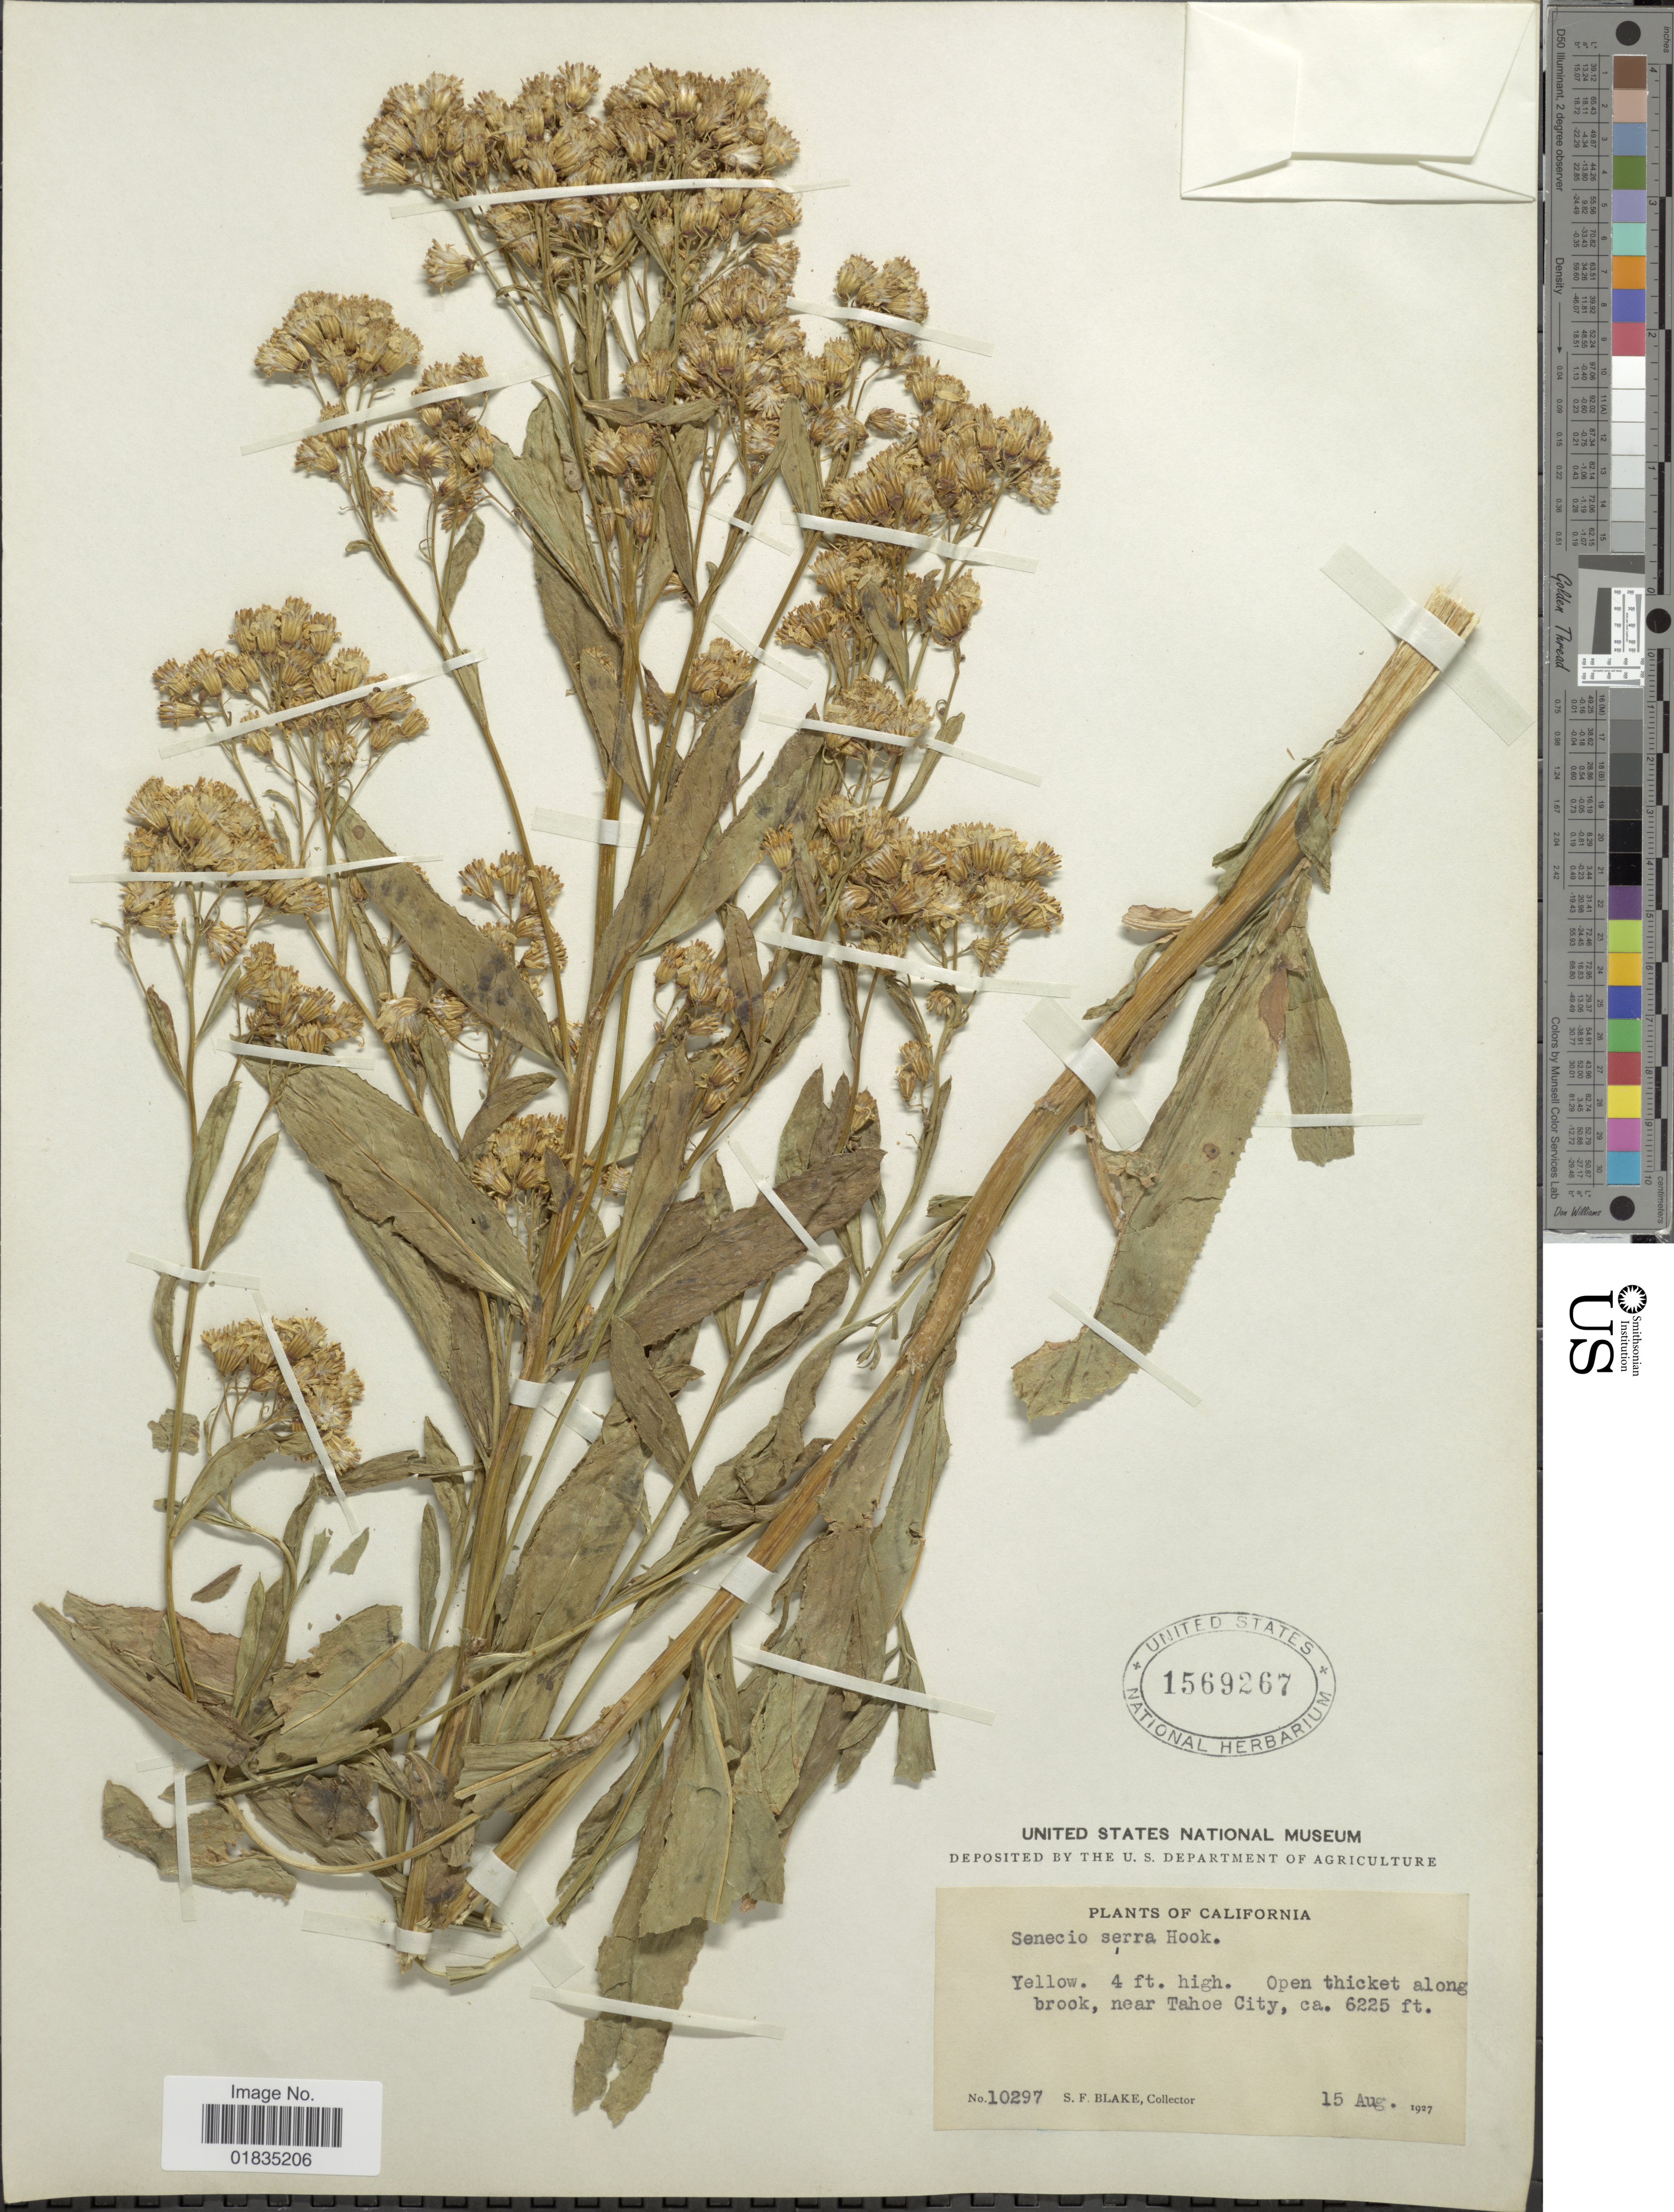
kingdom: Plantae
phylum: Tracheophyta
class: Magnoliopsida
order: Asterales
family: Asteraceae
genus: Senecio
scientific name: Senecio serra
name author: Hook.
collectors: S. Blake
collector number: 10297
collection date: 1927-08-15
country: United States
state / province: California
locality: Along Brook, near Tehoe City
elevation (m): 1897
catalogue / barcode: US 1569267